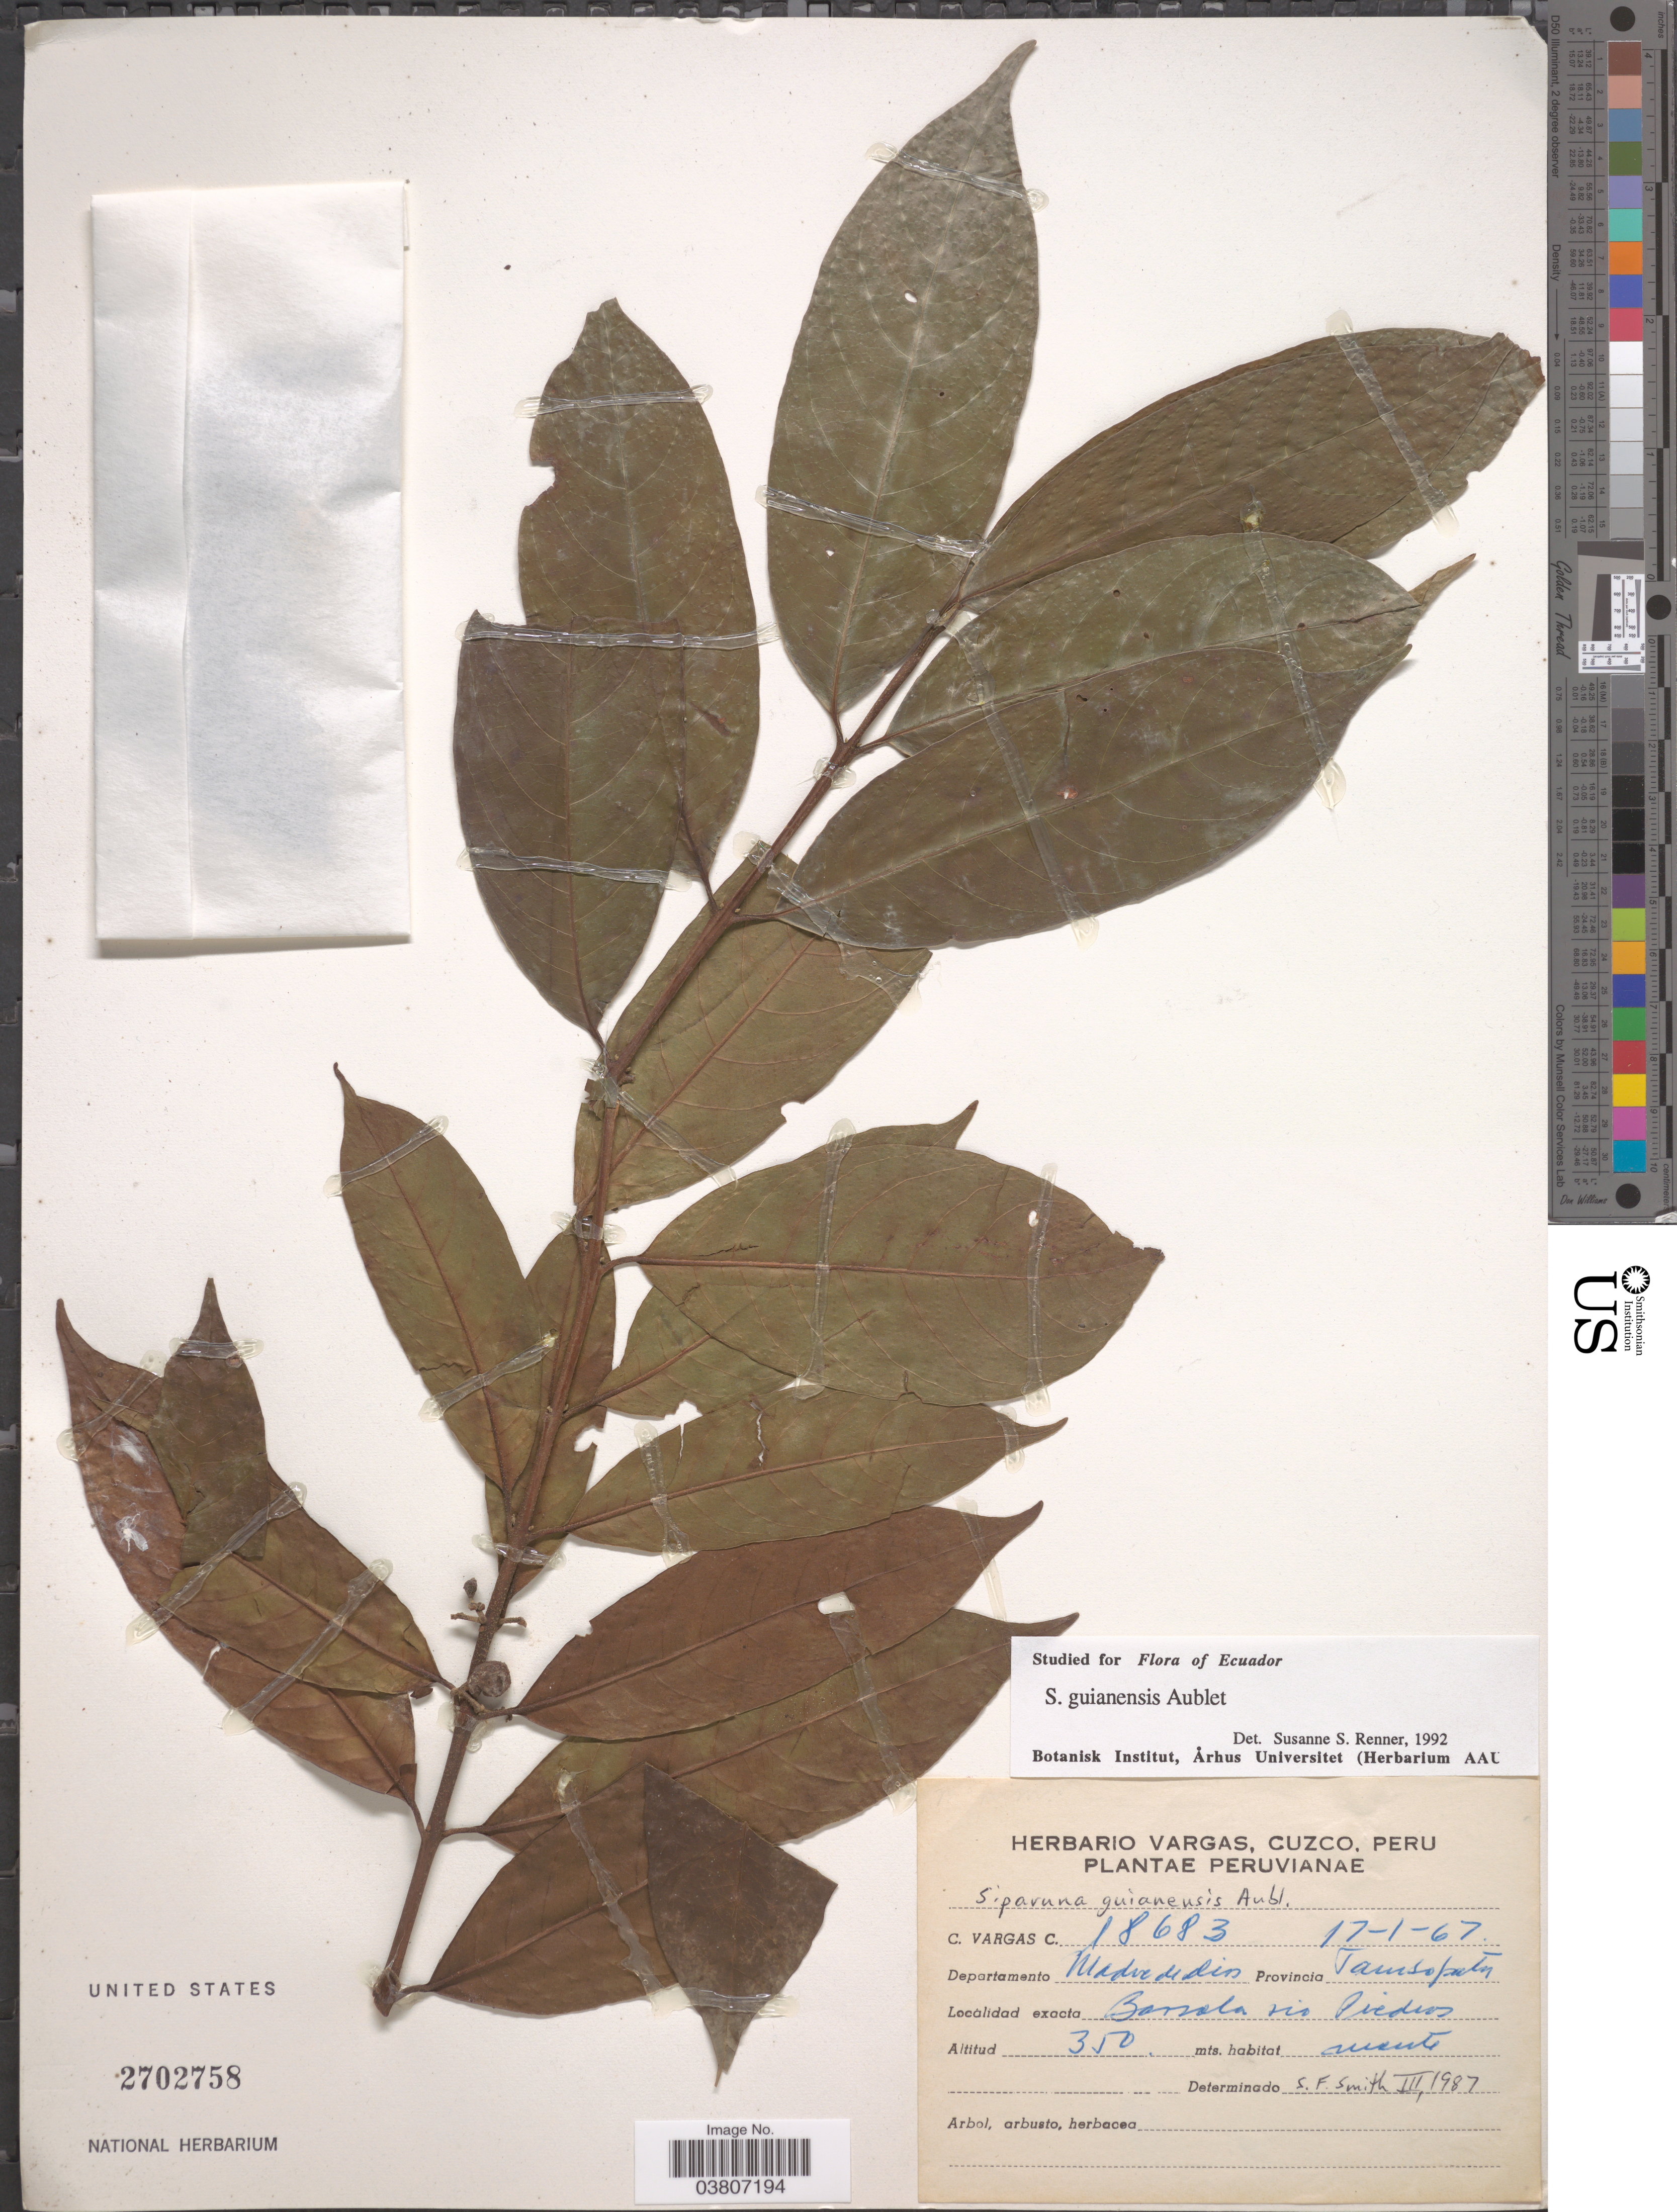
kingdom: Plantae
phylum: Tracheophyta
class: Magnoliopsida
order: Laurales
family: Siparunaceae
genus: Siparuna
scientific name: Siparuna guianensis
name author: Aubl.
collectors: C. Vargas Calderón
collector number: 18683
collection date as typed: Transcribed d/m/y: 17/1/67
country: Peru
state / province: Madre de Dios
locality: Departamento Madre de Dios, Provincia Tambopata. Barsala rio Piedras.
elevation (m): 350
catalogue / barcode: US 2702758